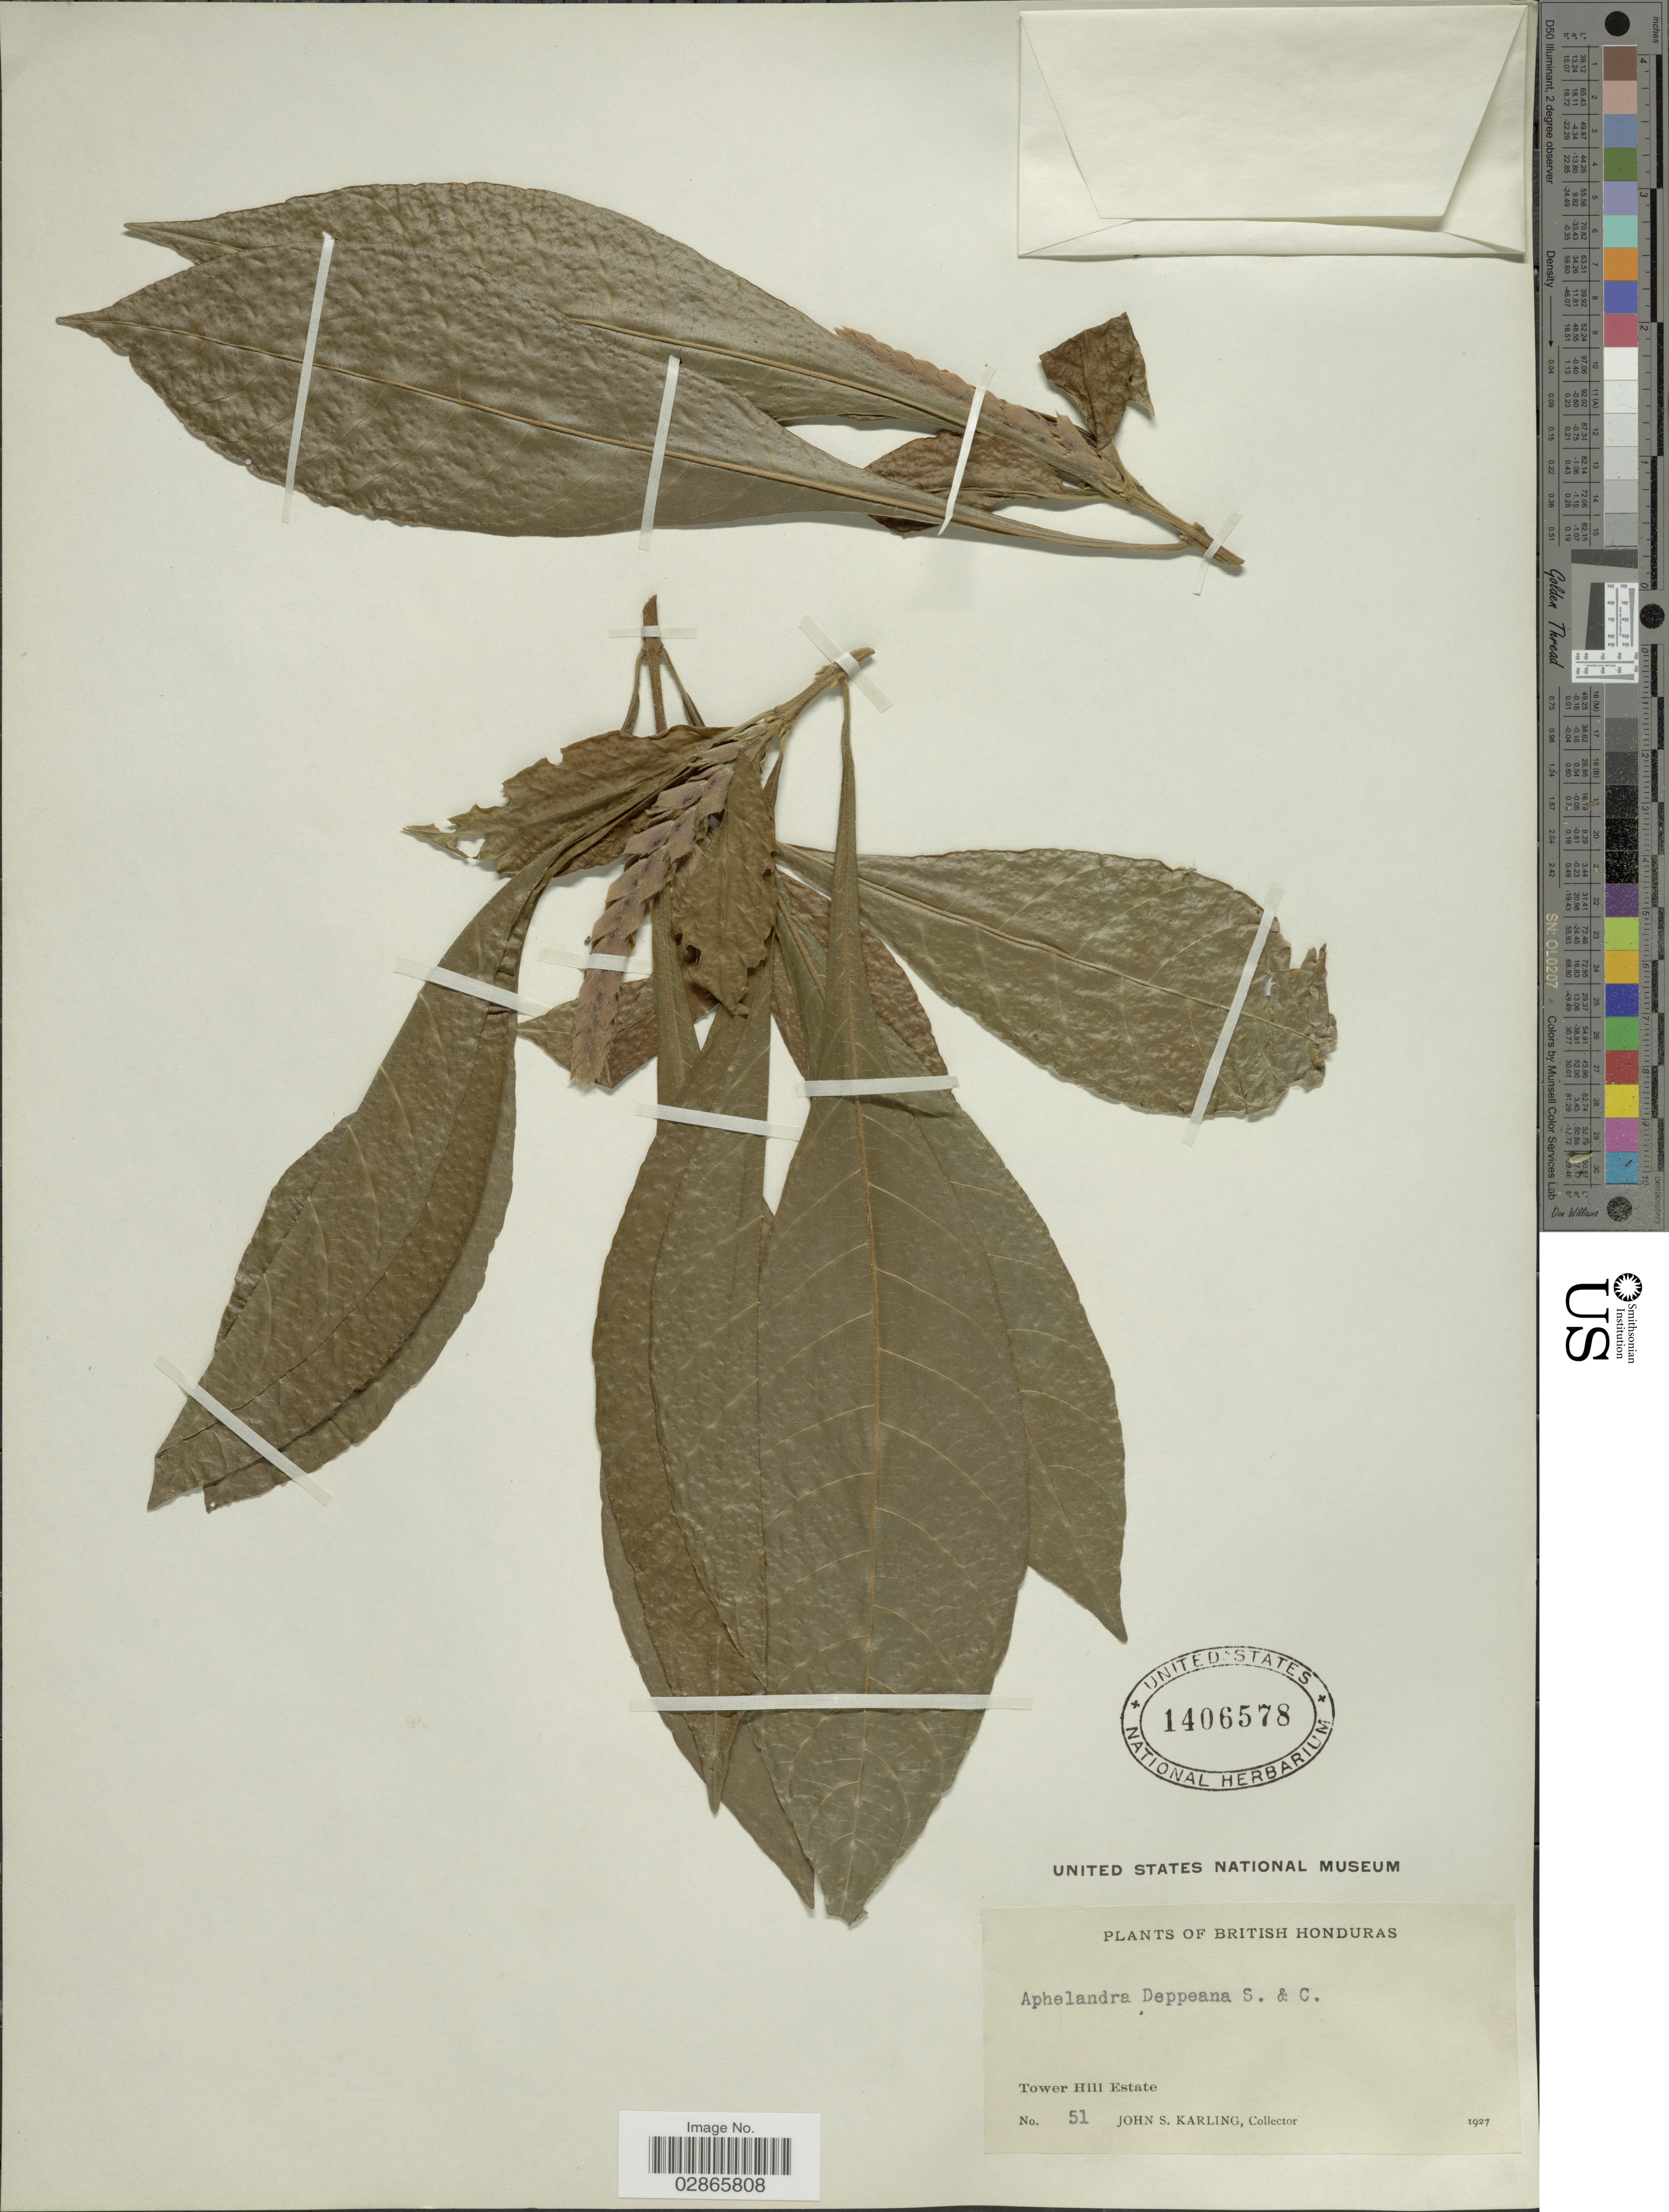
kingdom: Plantae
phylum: Tracheophyta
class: Magnoliopsida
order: Lamiales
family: Acanthaceae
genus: Aphelandra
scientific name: Aphelandra deppeana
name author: Schltdl. & Cham.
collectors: J. Karling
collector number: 51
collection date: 1927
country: Belize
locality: Tower Hill Estate. British Honduras.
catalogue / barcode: US 1406578